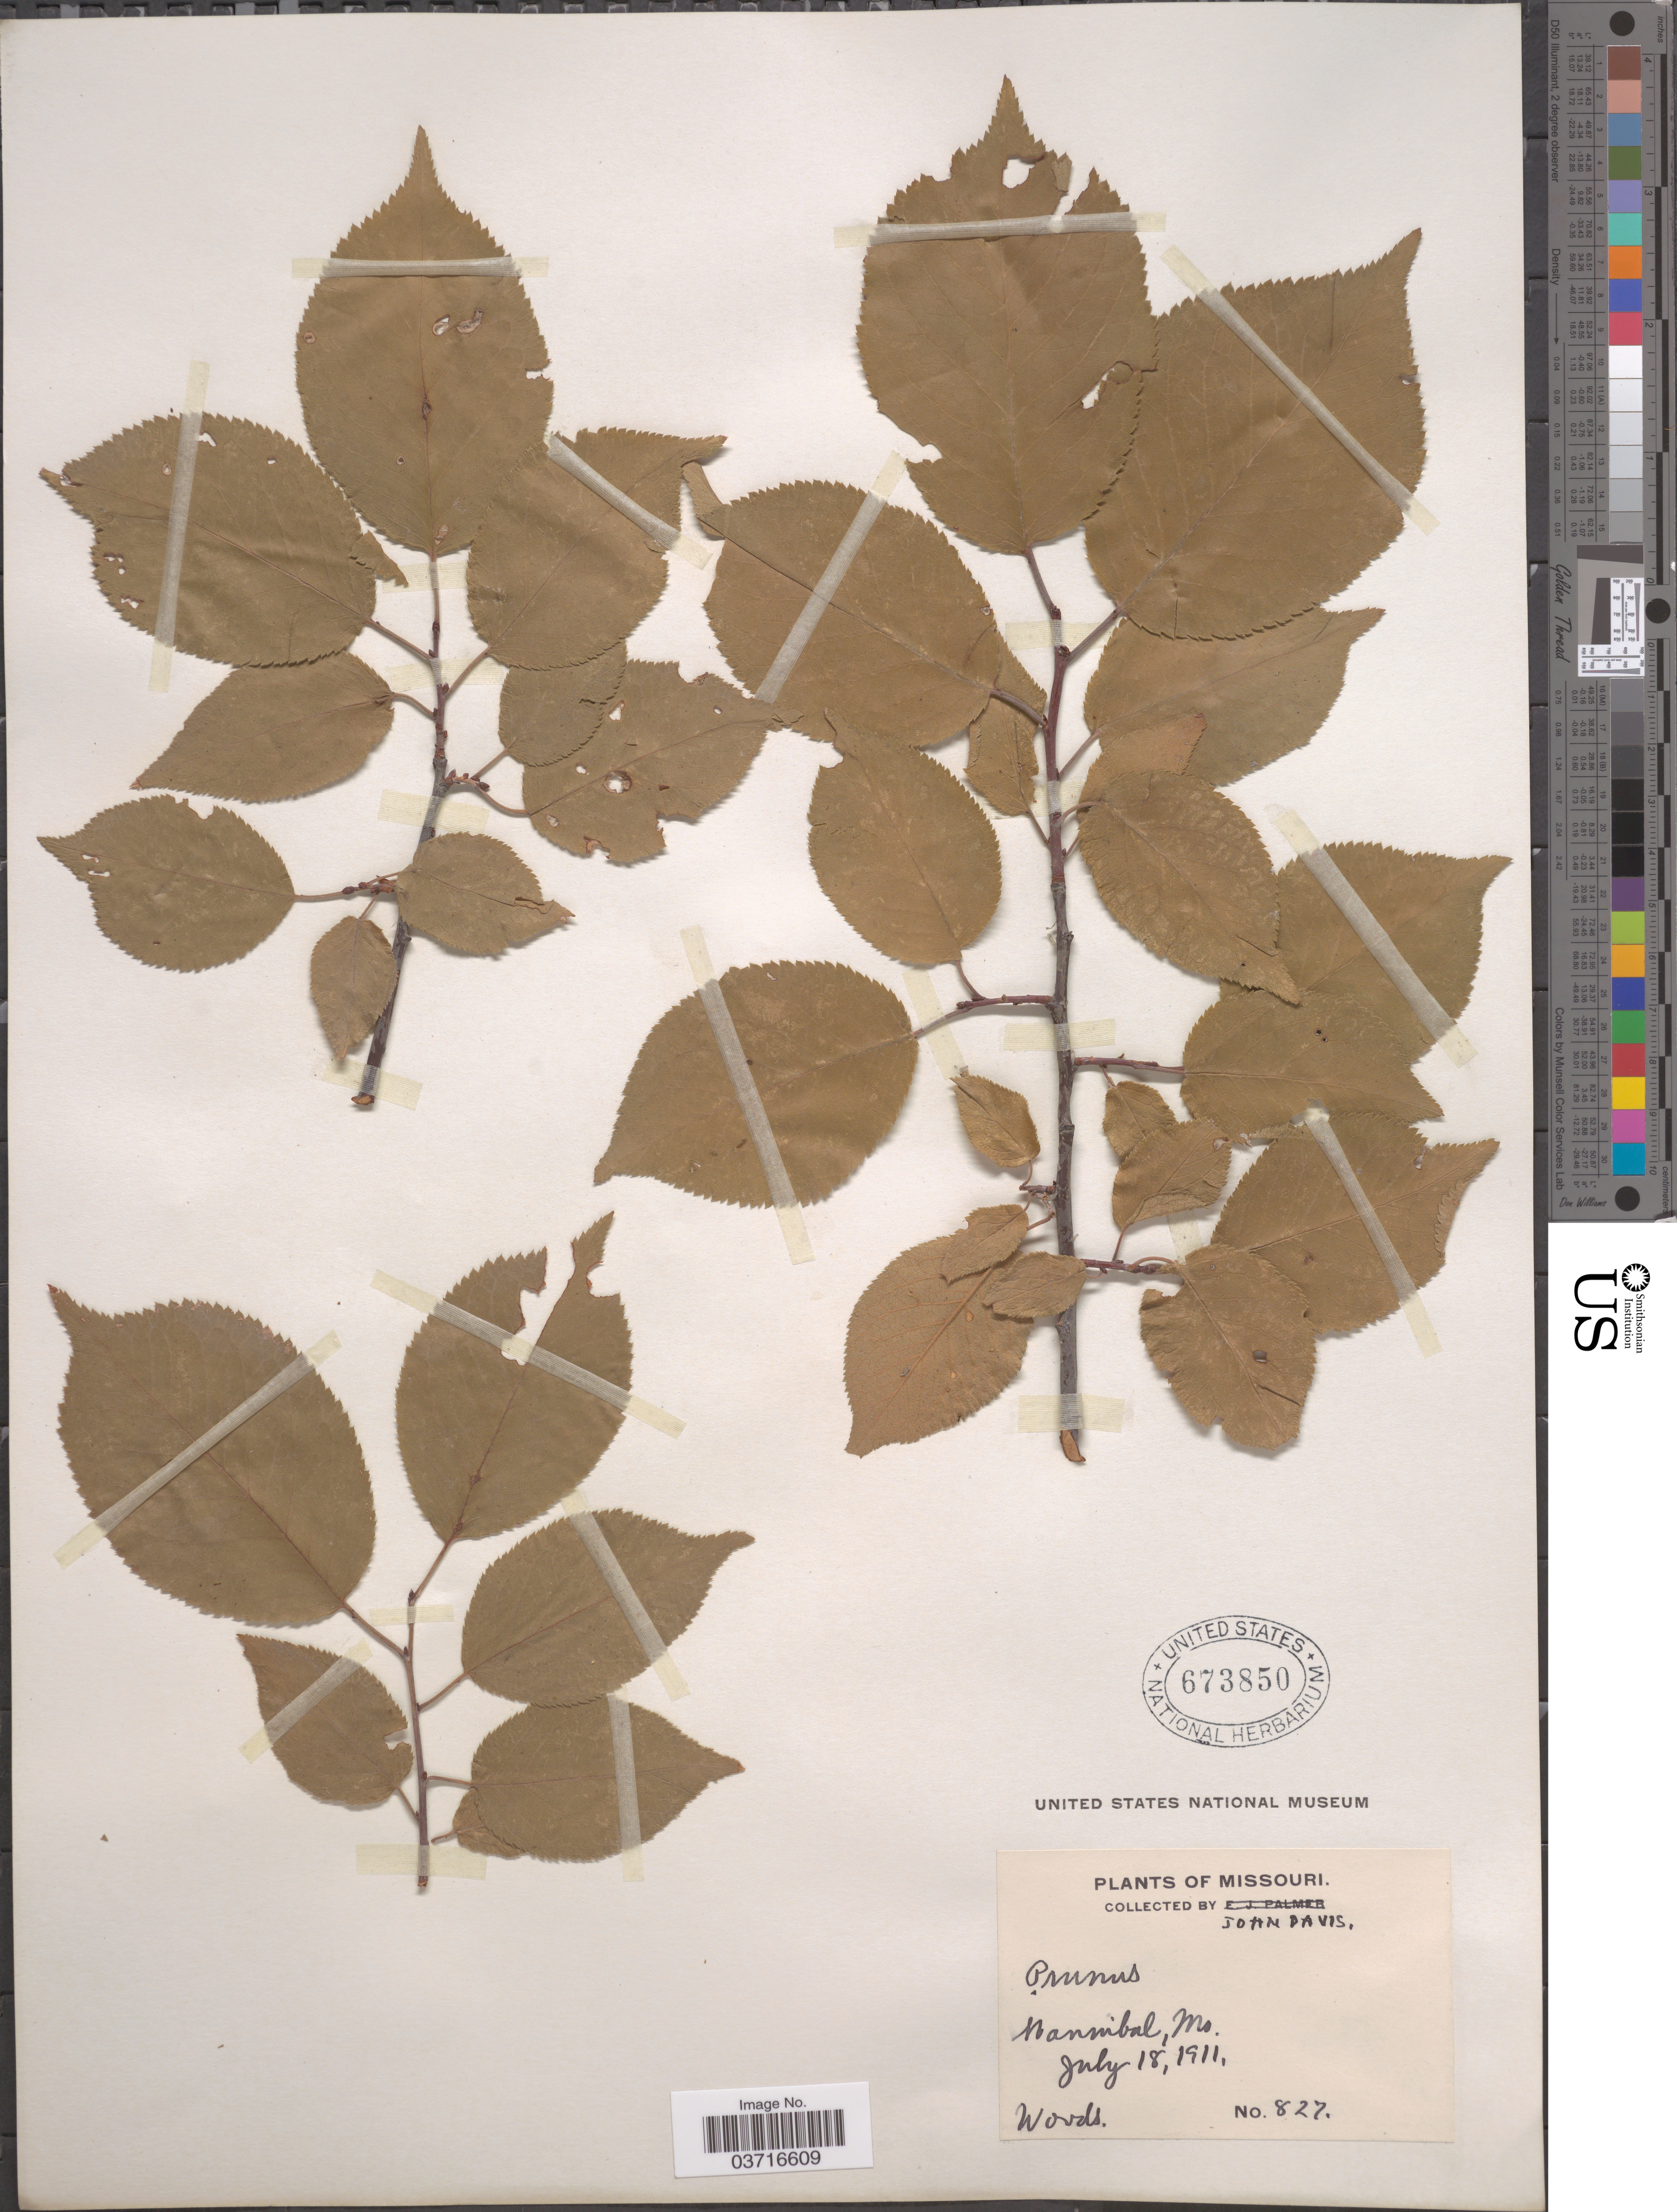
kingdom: Plantae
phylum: Tracheophyta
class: Magnoliopsida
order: Rosales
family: Rosaceae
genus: Prunus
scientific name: Prunus sp.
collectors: J. Davis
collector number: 827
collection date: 1911-07-18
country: United States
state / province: Missouri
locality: Hannibal.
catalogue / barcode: US 673850